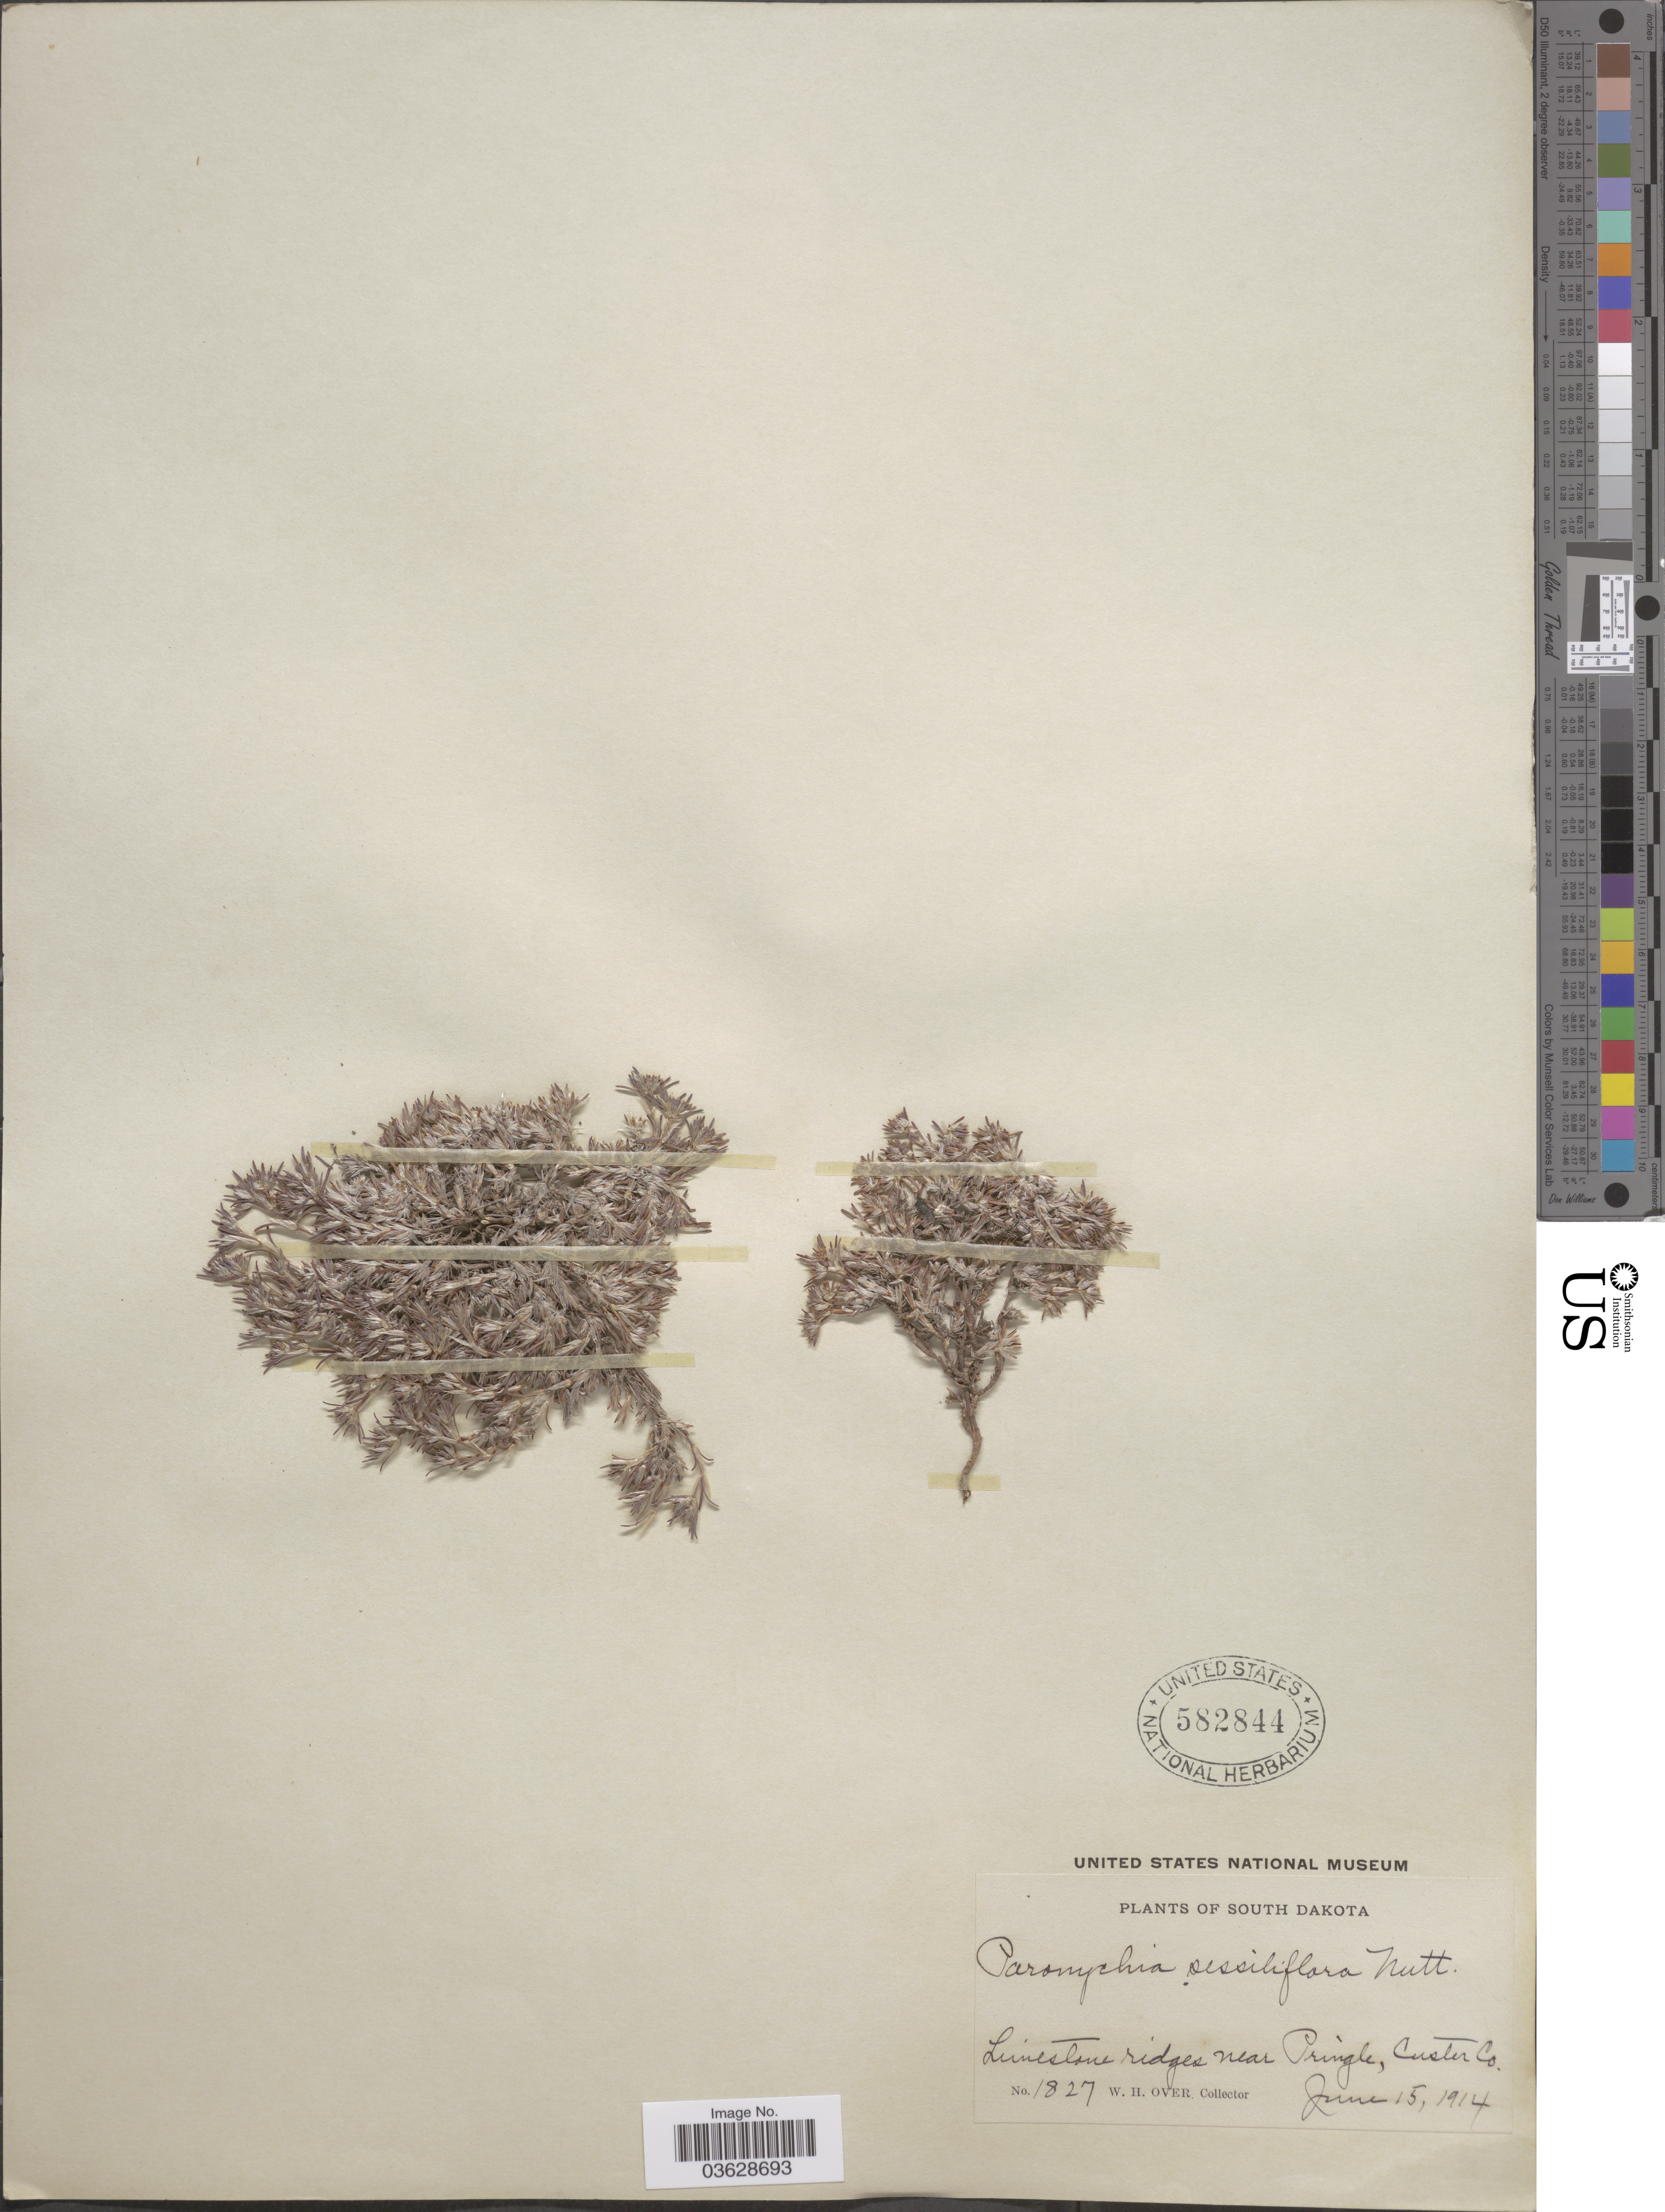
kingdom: Plantae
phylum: Tracheophyta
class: Magnoliopsida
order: Caryophyllales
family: Caryophyllaceae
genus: Paronychia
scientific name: Paronychia sessiliflora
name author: Nutt.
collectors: W. Over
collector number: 1827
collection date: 1914-06-15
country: United States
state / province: South Dakota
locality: Limestone ridges near Pringle, Custer Co.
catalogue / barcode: US 582844